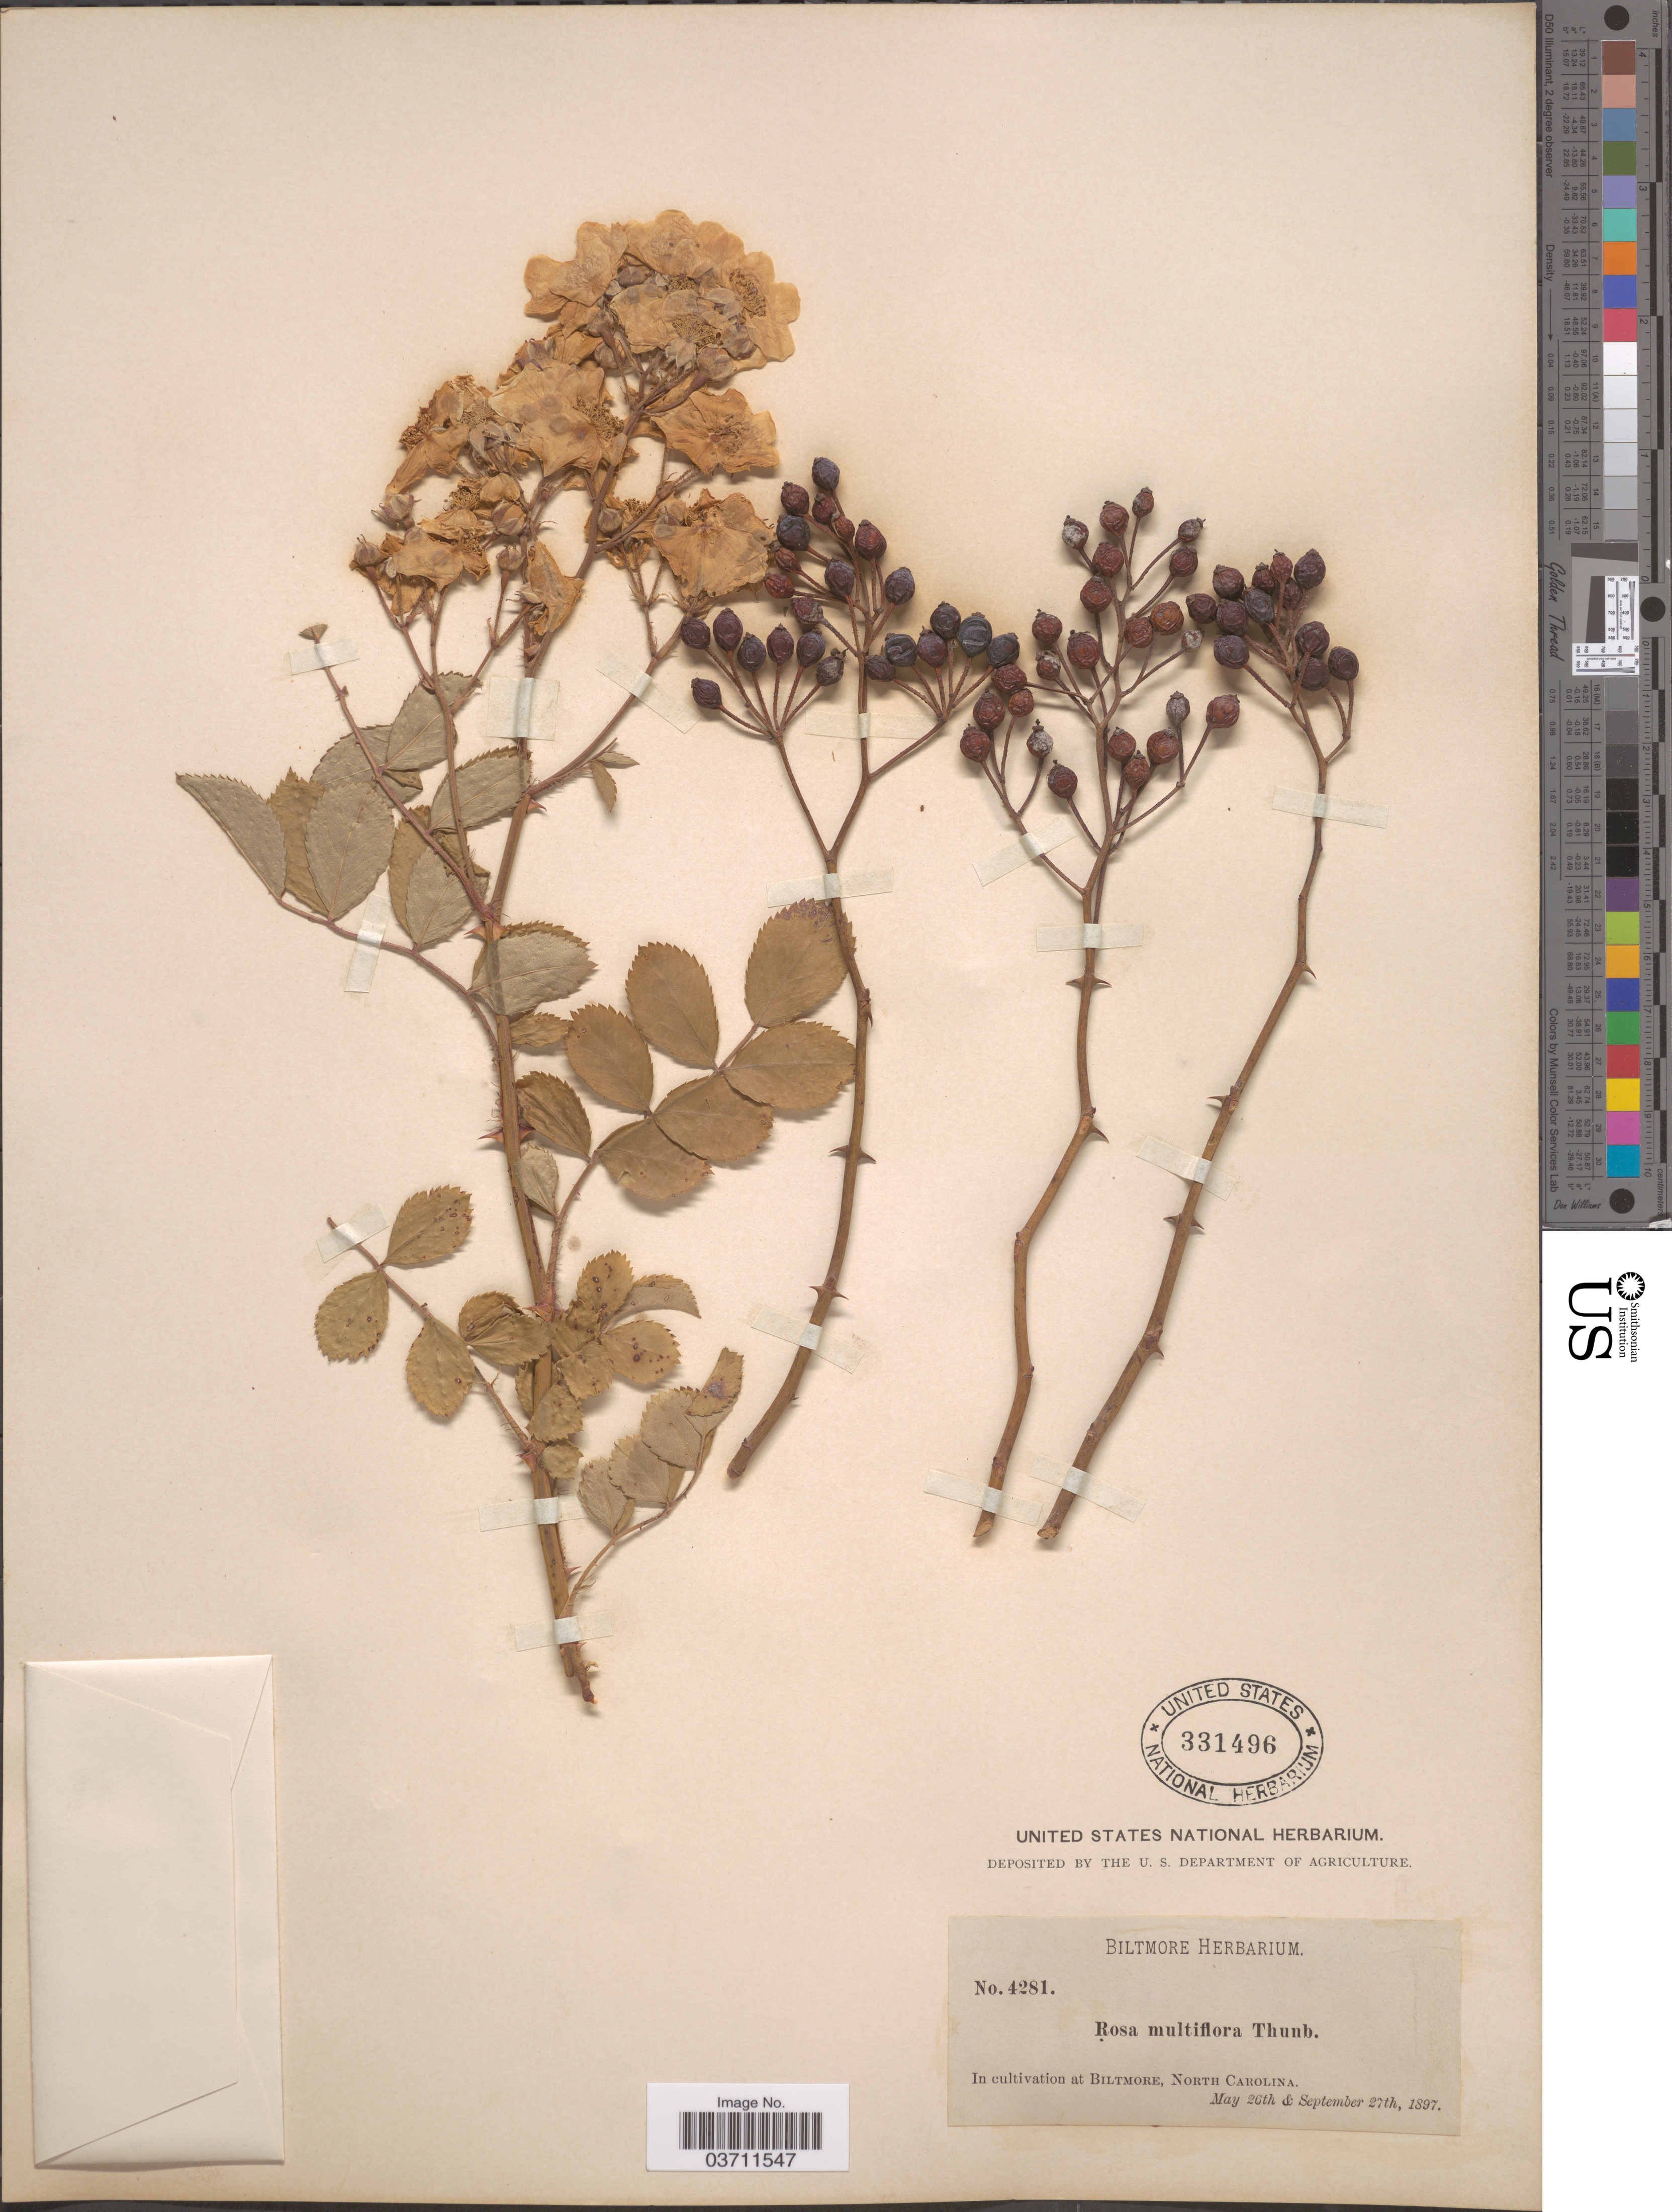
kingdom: Plantae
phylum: Tracheophyta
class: Magnoliopsida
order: Rosales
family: Rosaceae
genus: Rosa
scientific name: Rosa multiflora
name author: Thunb.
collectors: ex herb. Biltmore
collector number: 4281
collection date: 1897-05-26/1897-09-27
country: United States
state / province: North Carolina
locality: At Biltmore.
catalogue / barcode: US 331496